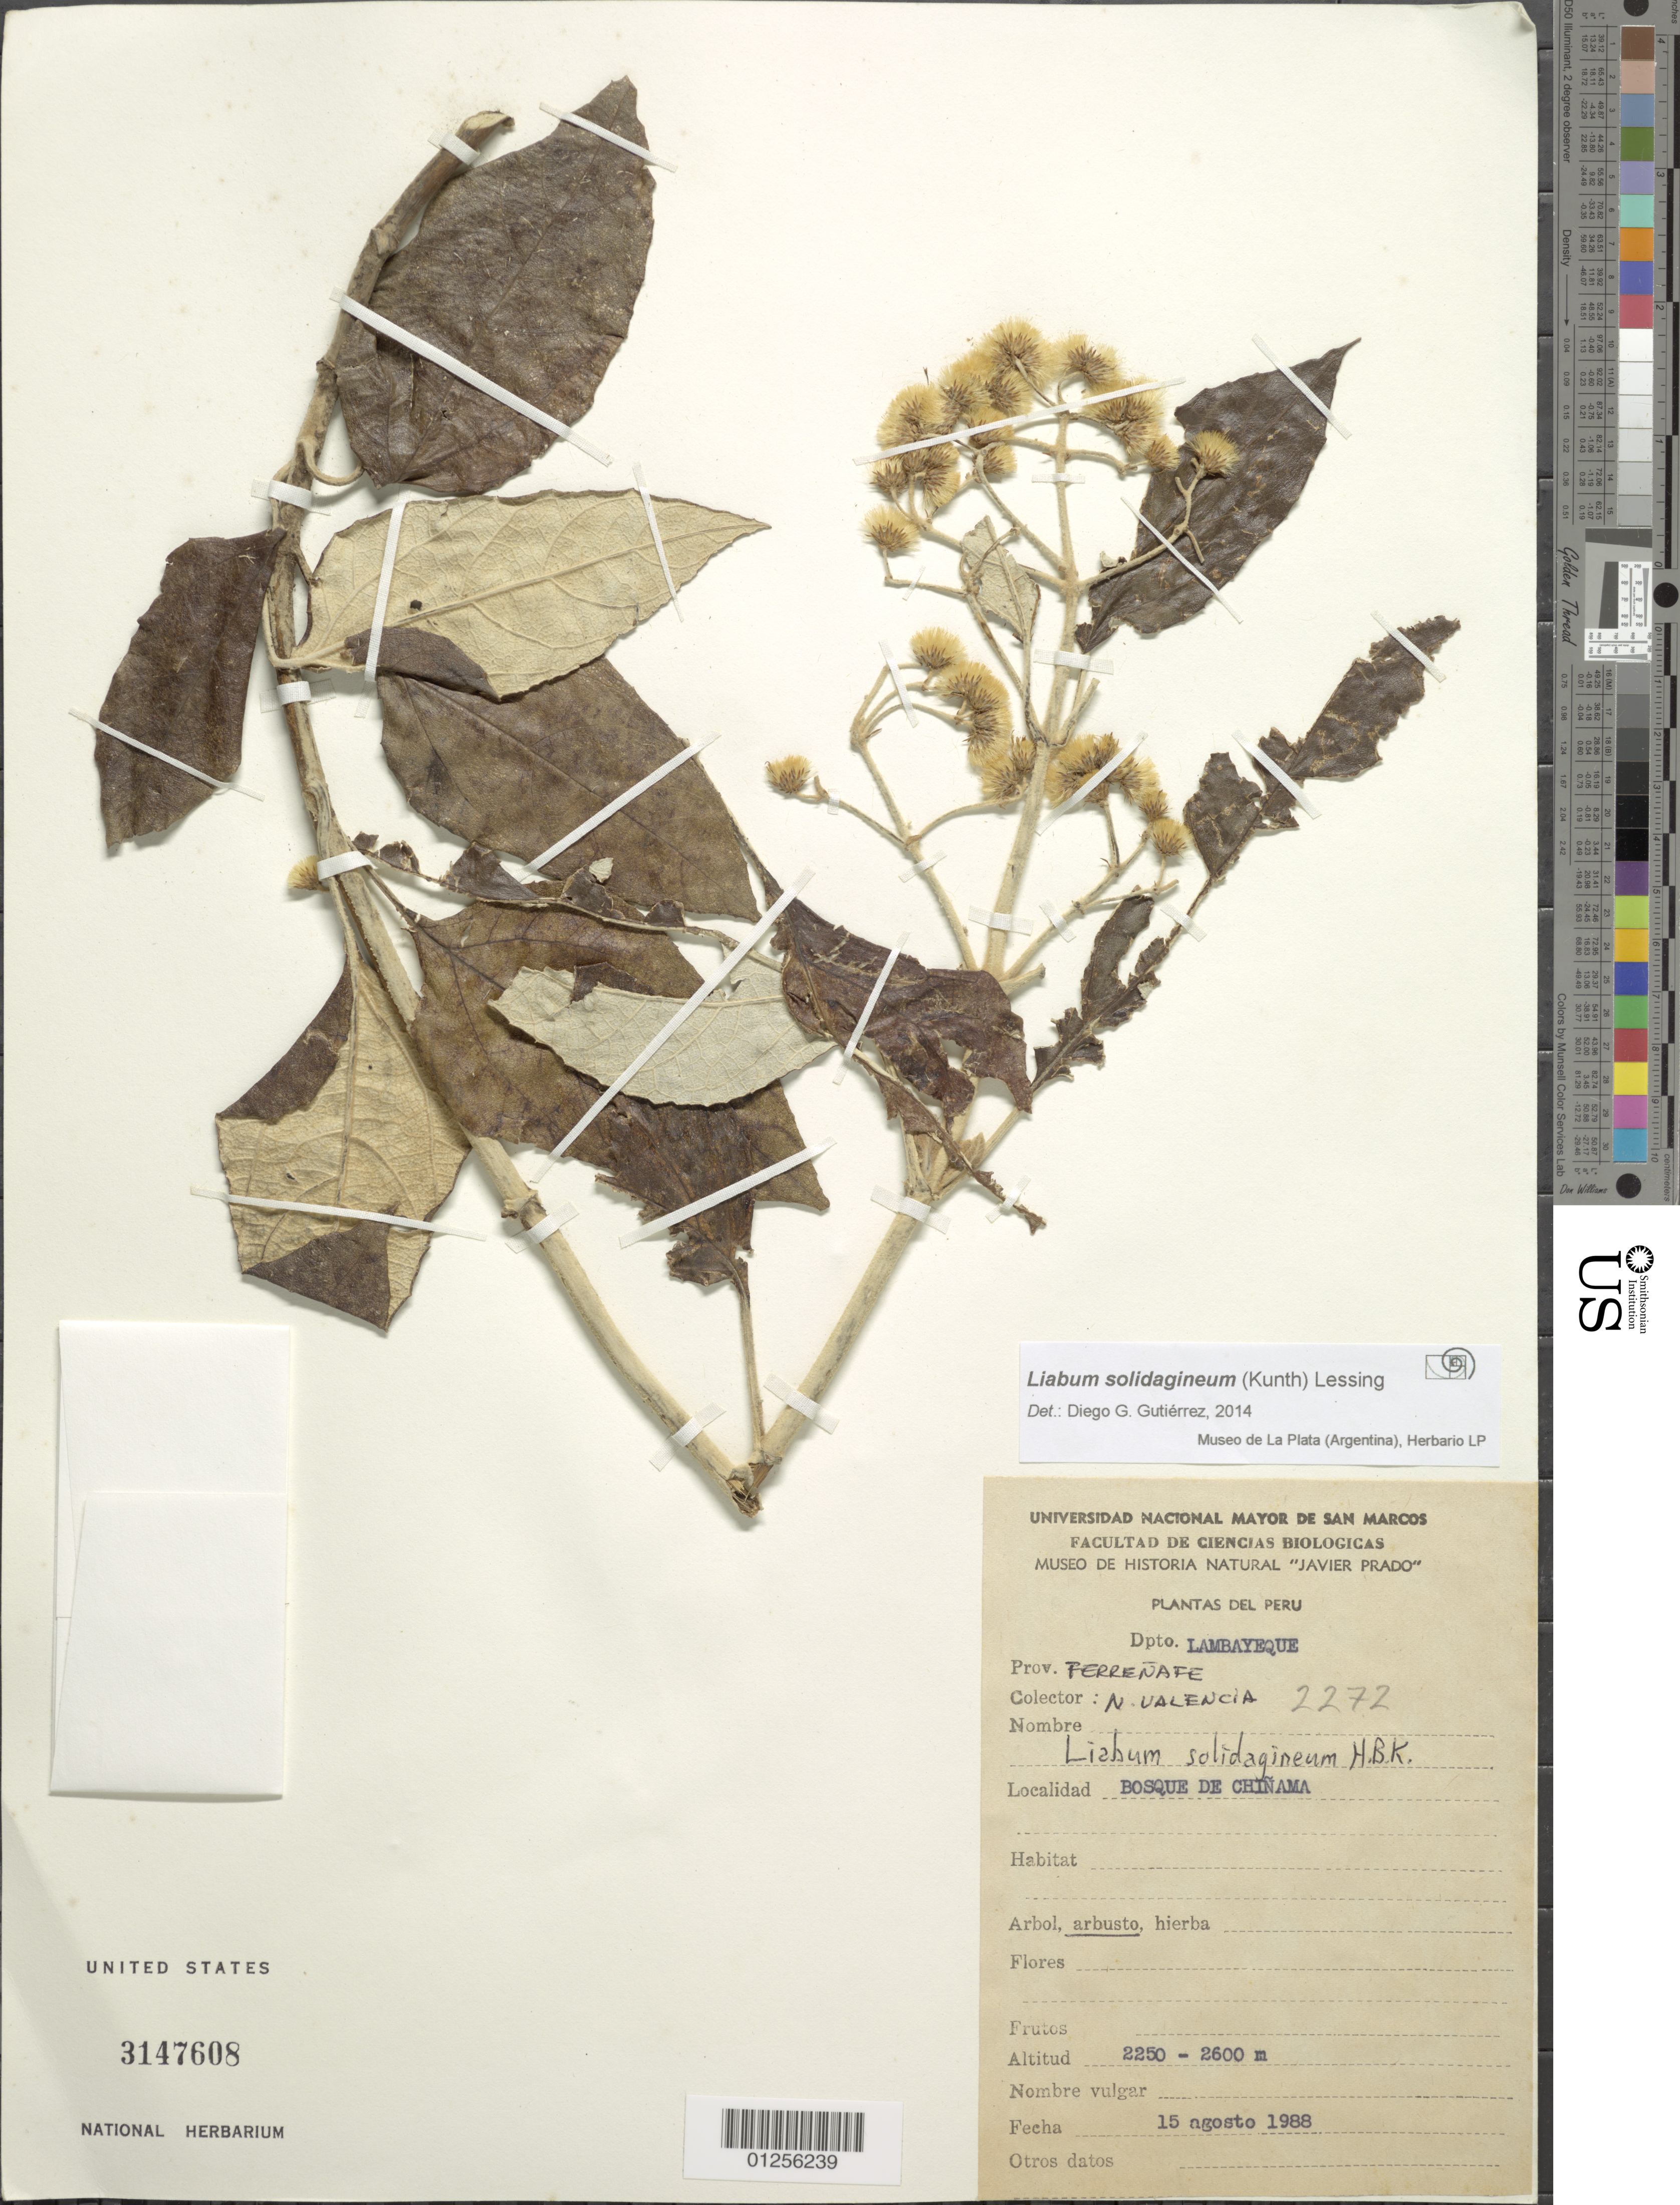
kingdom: Plantae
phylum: Tracheophyta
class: Magnoliopsida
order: Asterales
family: Asteraceae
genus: Liabum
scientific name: Liabum solidagineum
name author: (Kunth) Less.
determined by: Gutierrez, D. G.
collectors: N. Valencia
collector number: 2272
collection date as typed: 15 August 1988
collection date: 1988-08-15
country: Peru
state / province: Lambayeque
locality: Prov. Ferreñafe, Chiñama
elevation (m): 2250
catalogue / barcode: US 3147608